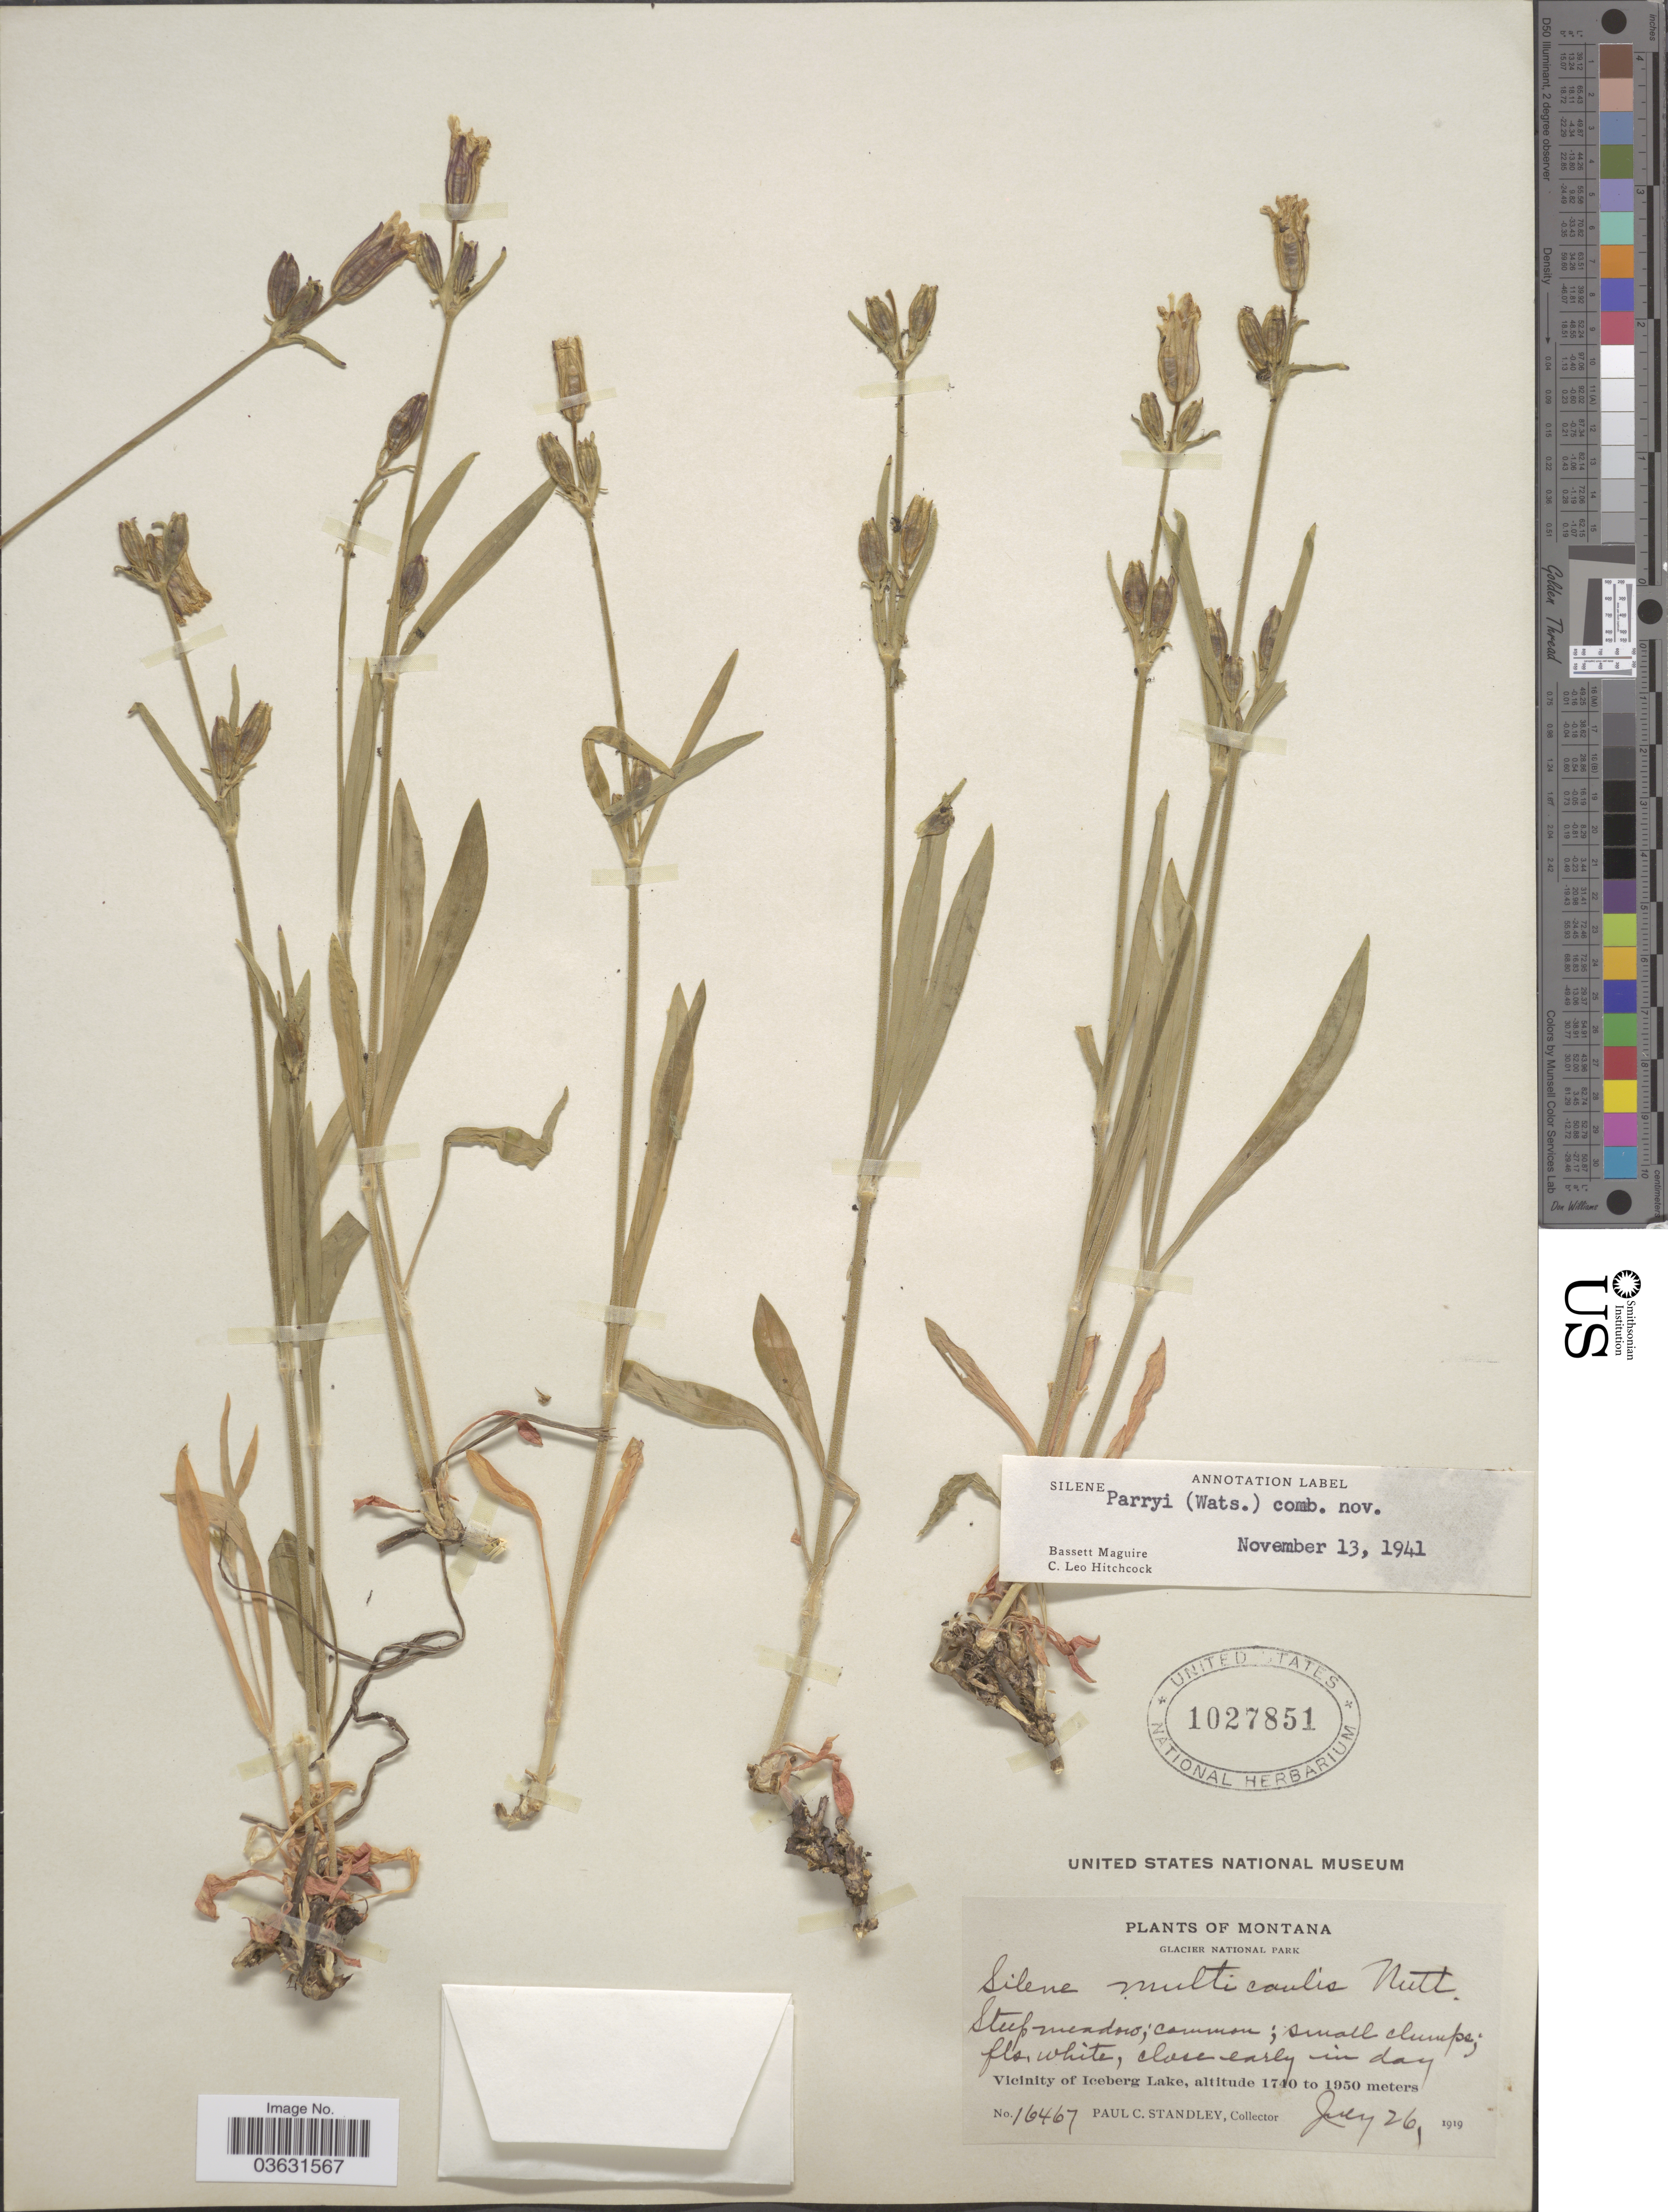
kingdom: Plantae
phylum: Tracheophyta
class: Magnoliopsida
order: Caryophyllales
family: Caryophyllaceae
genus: Silene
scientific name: Silene parryi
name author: (S. Watson) C.L. Hitchc. & Maguire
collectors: P. C. Standley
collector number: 16467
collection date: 1919-07-26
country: United States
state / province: Montana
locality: Glacier National Park. Vicinity of Iceberg Lake.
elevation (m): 1740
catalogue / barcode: US 1027851